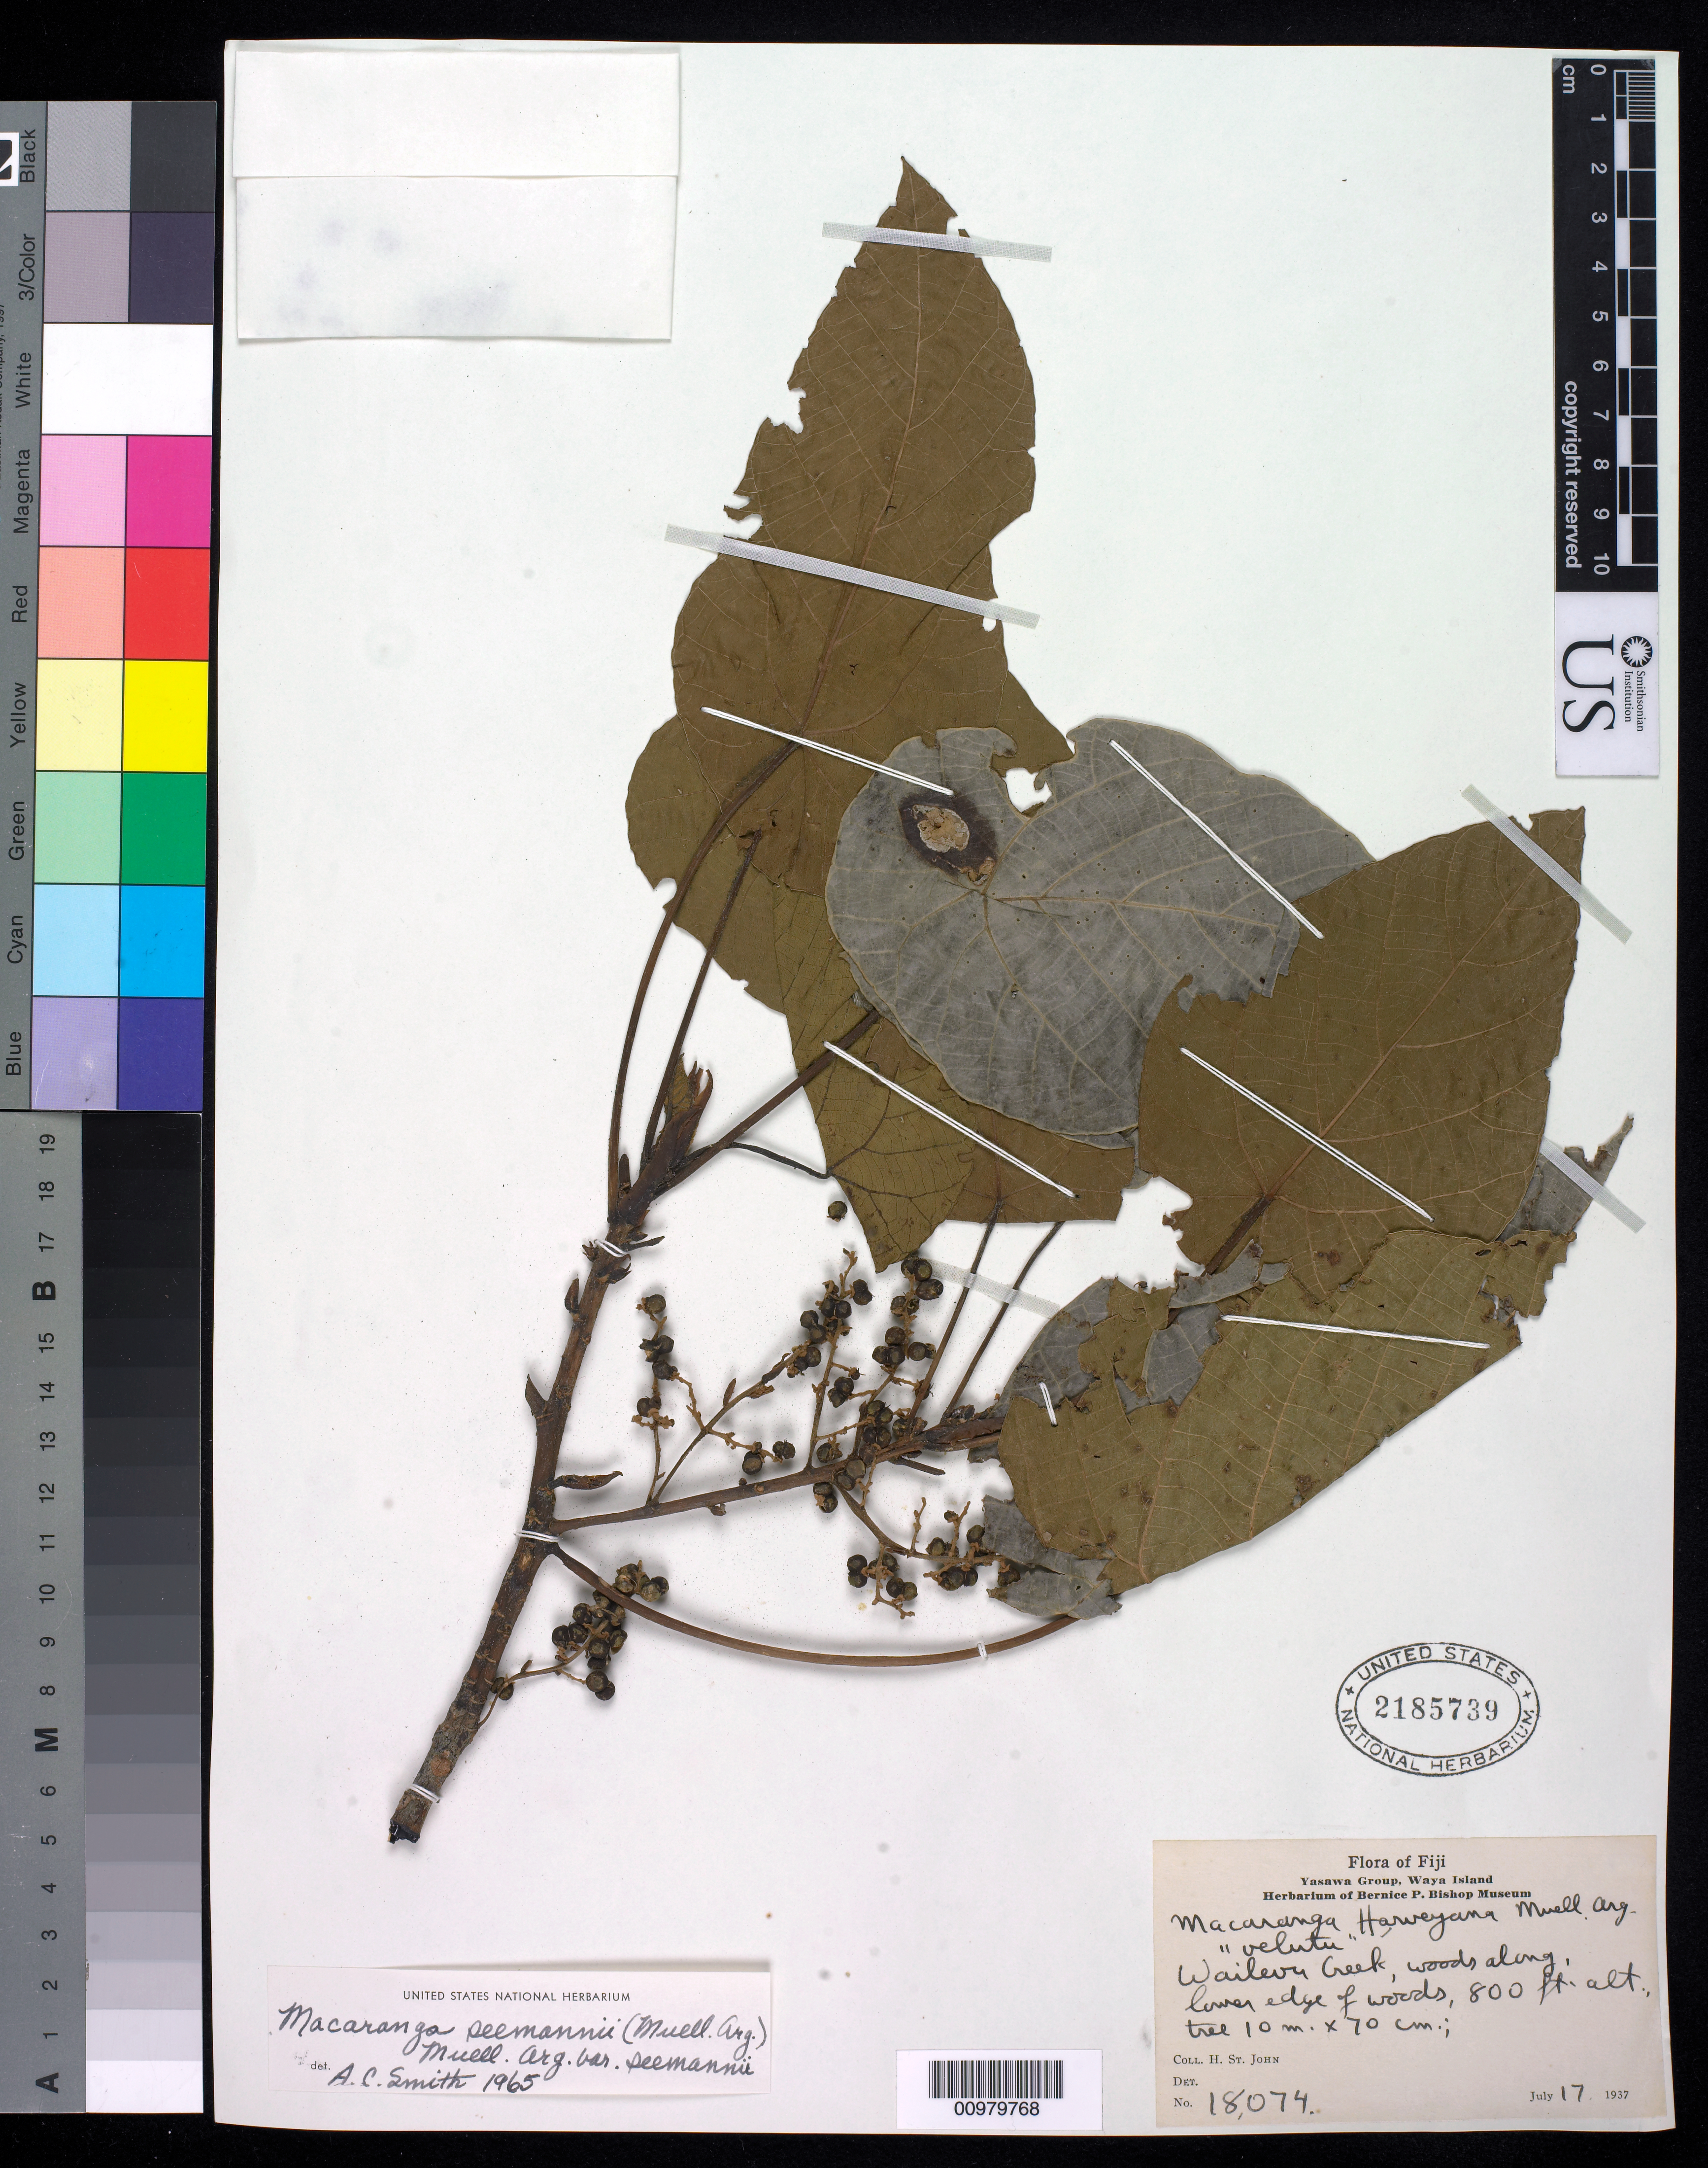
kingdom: Plantae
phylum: Tracheophyta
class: Magnoliopsida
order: Malpighiales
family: Euphorbiaceae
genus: Macaranga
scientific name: Macaranga seemannii var. seemannii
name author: (Müll. Arg.) Müll. Arg.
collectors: H. St. John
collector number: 18074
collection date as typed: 17 Jul 1937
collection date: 1937-07-17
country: Fiji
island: Waya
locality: Waileua Creek, woods along lower edge of woods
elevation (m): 244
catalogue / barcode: US 2185739